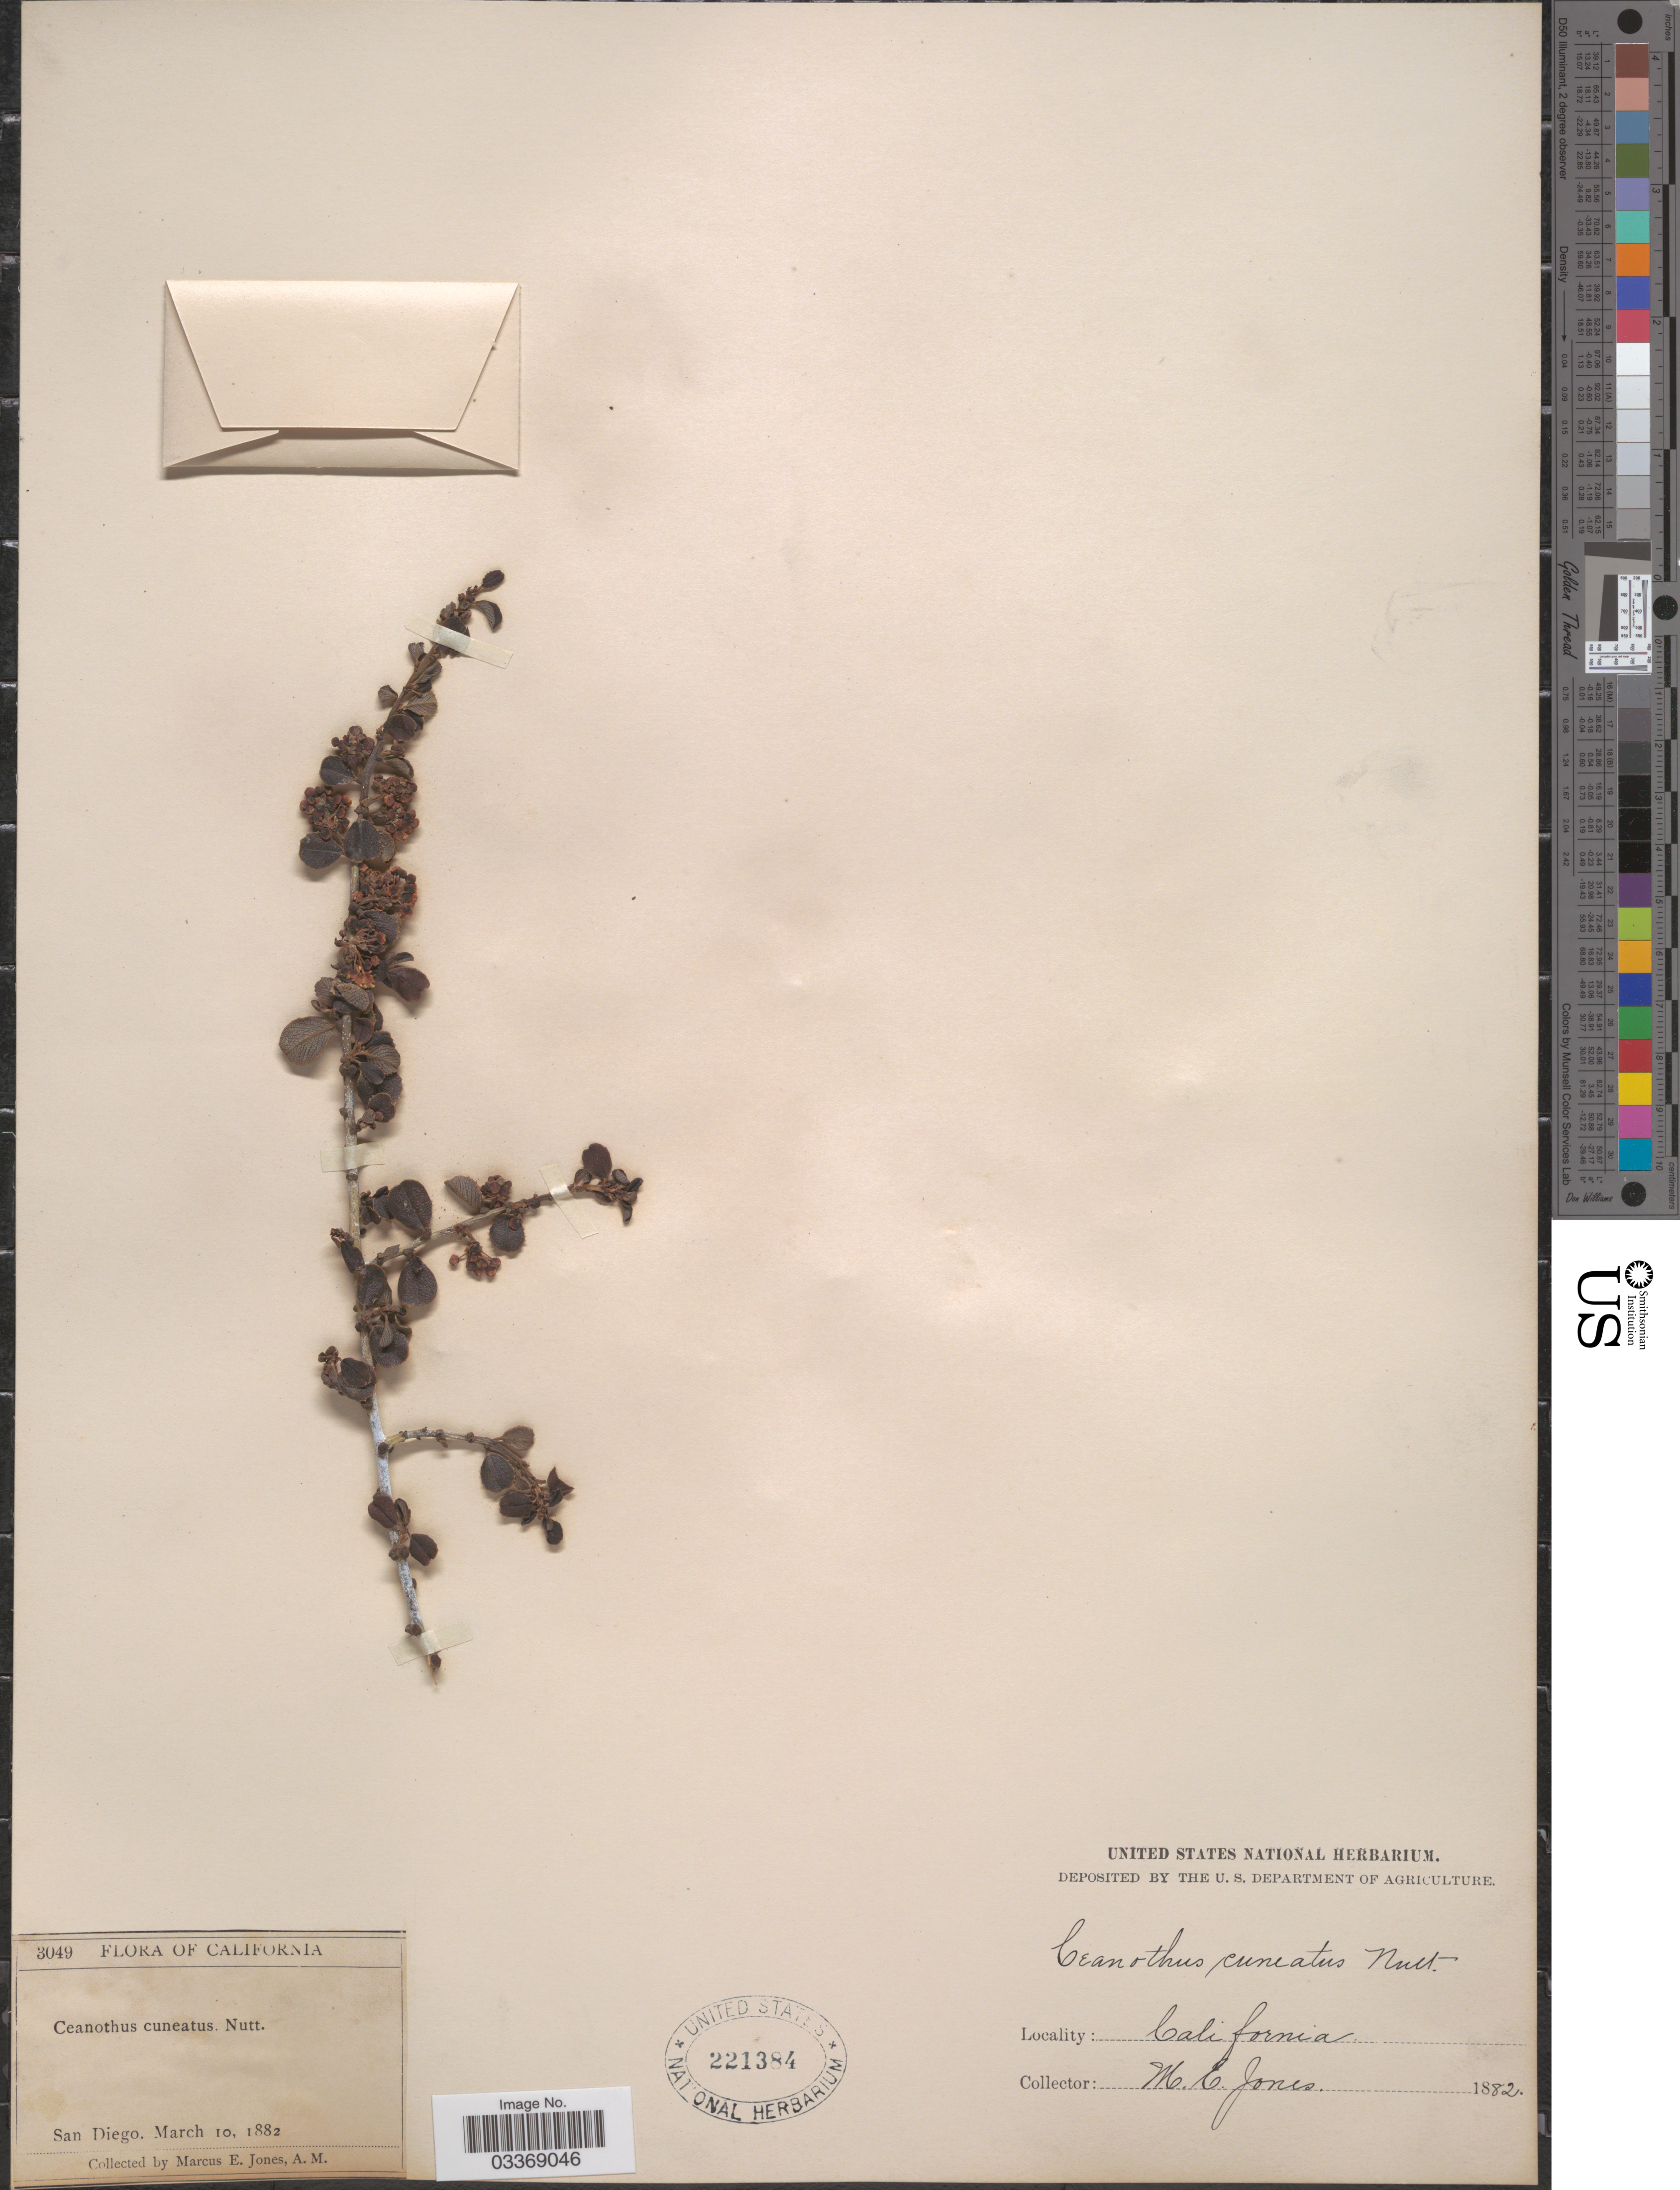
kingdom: Plantae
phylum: Tracheophyta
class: Magnoliopsida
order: Rosales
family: Rhamnaceae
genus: Ceanothus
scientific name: Ceanothus cuneatus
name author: (Hook.) Nutt.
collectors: M. E. Jones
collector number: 3049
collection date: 1882-03-10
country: United States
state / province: California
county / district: San Diego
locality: San Diego.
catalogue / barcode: US 221384